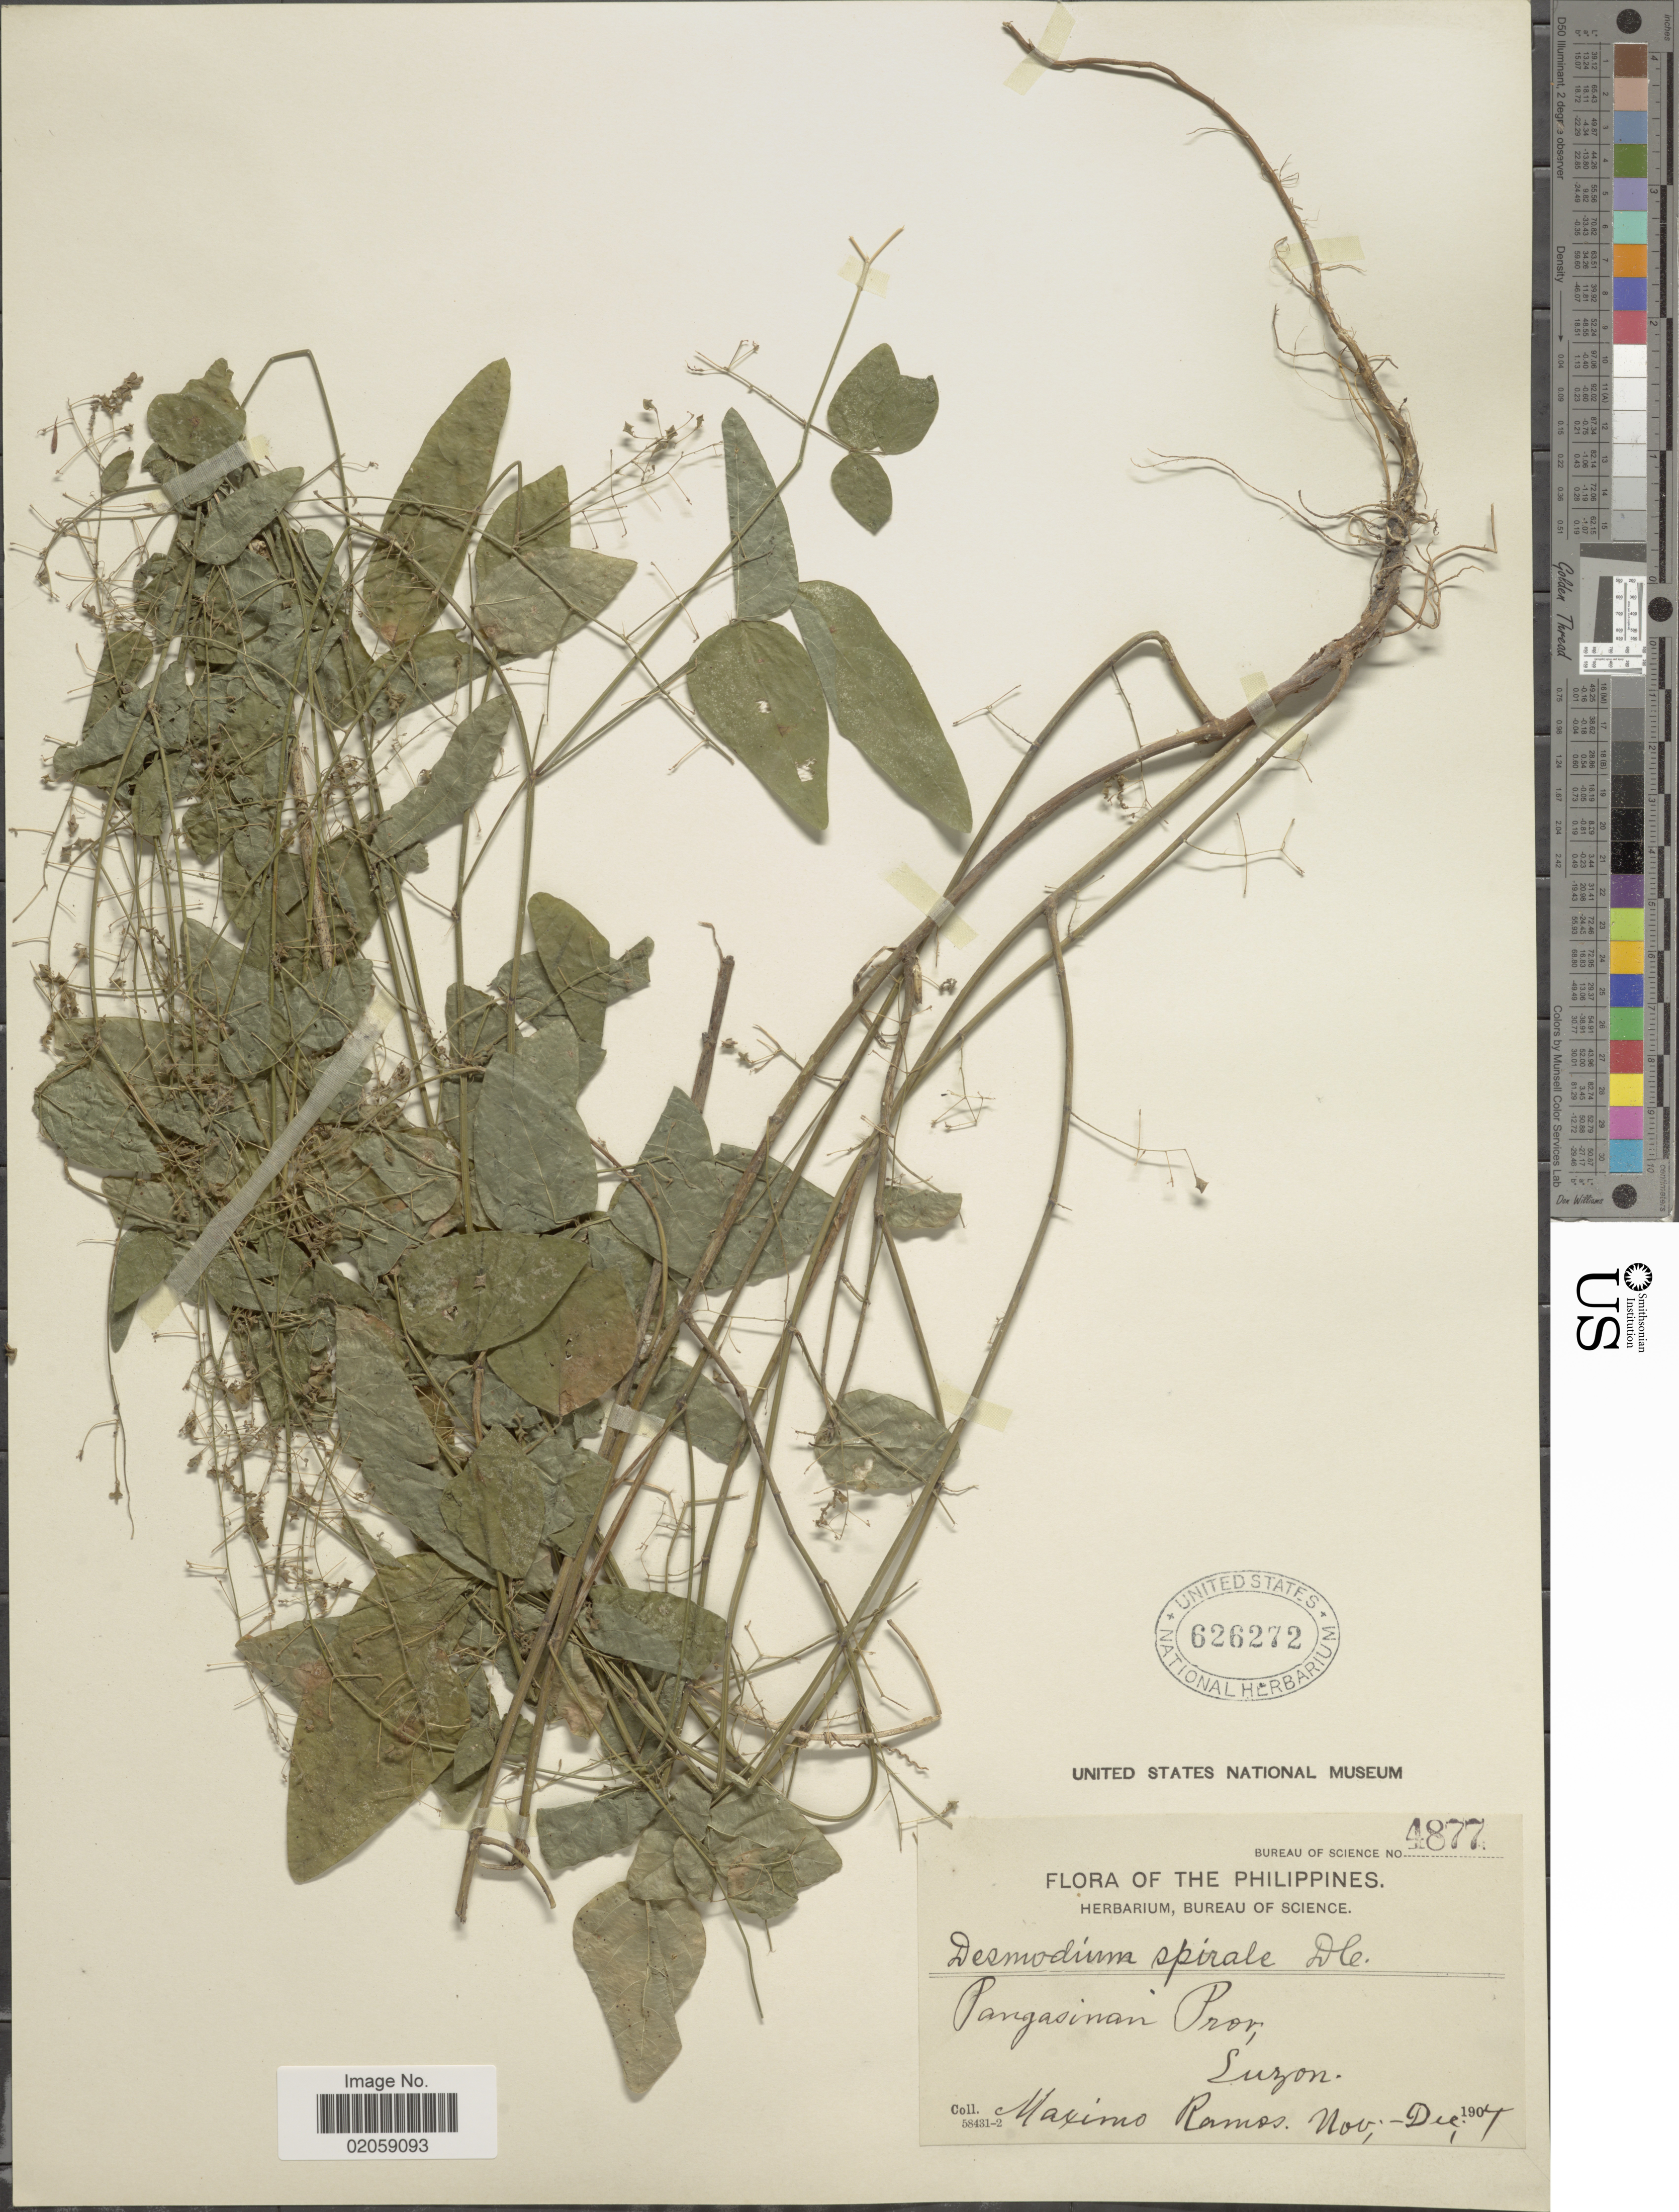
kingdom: Plantae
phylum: Tracheophyta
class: Magnoliopsida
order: Fabales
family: Fabaceae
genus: Desmodium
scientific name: Desmodium procumbens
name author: (Mill.) Hitchc.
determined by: Strong, Mark T., (BOT), Smithsonian Institution - National Museum of Natural History (UNITED STATES)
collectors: M. Ramos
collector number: Bureau of Science 4877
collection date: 1907-11/1907-12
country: Philippines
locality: Pangasinan Prov., Luzon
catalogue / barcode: US 626272